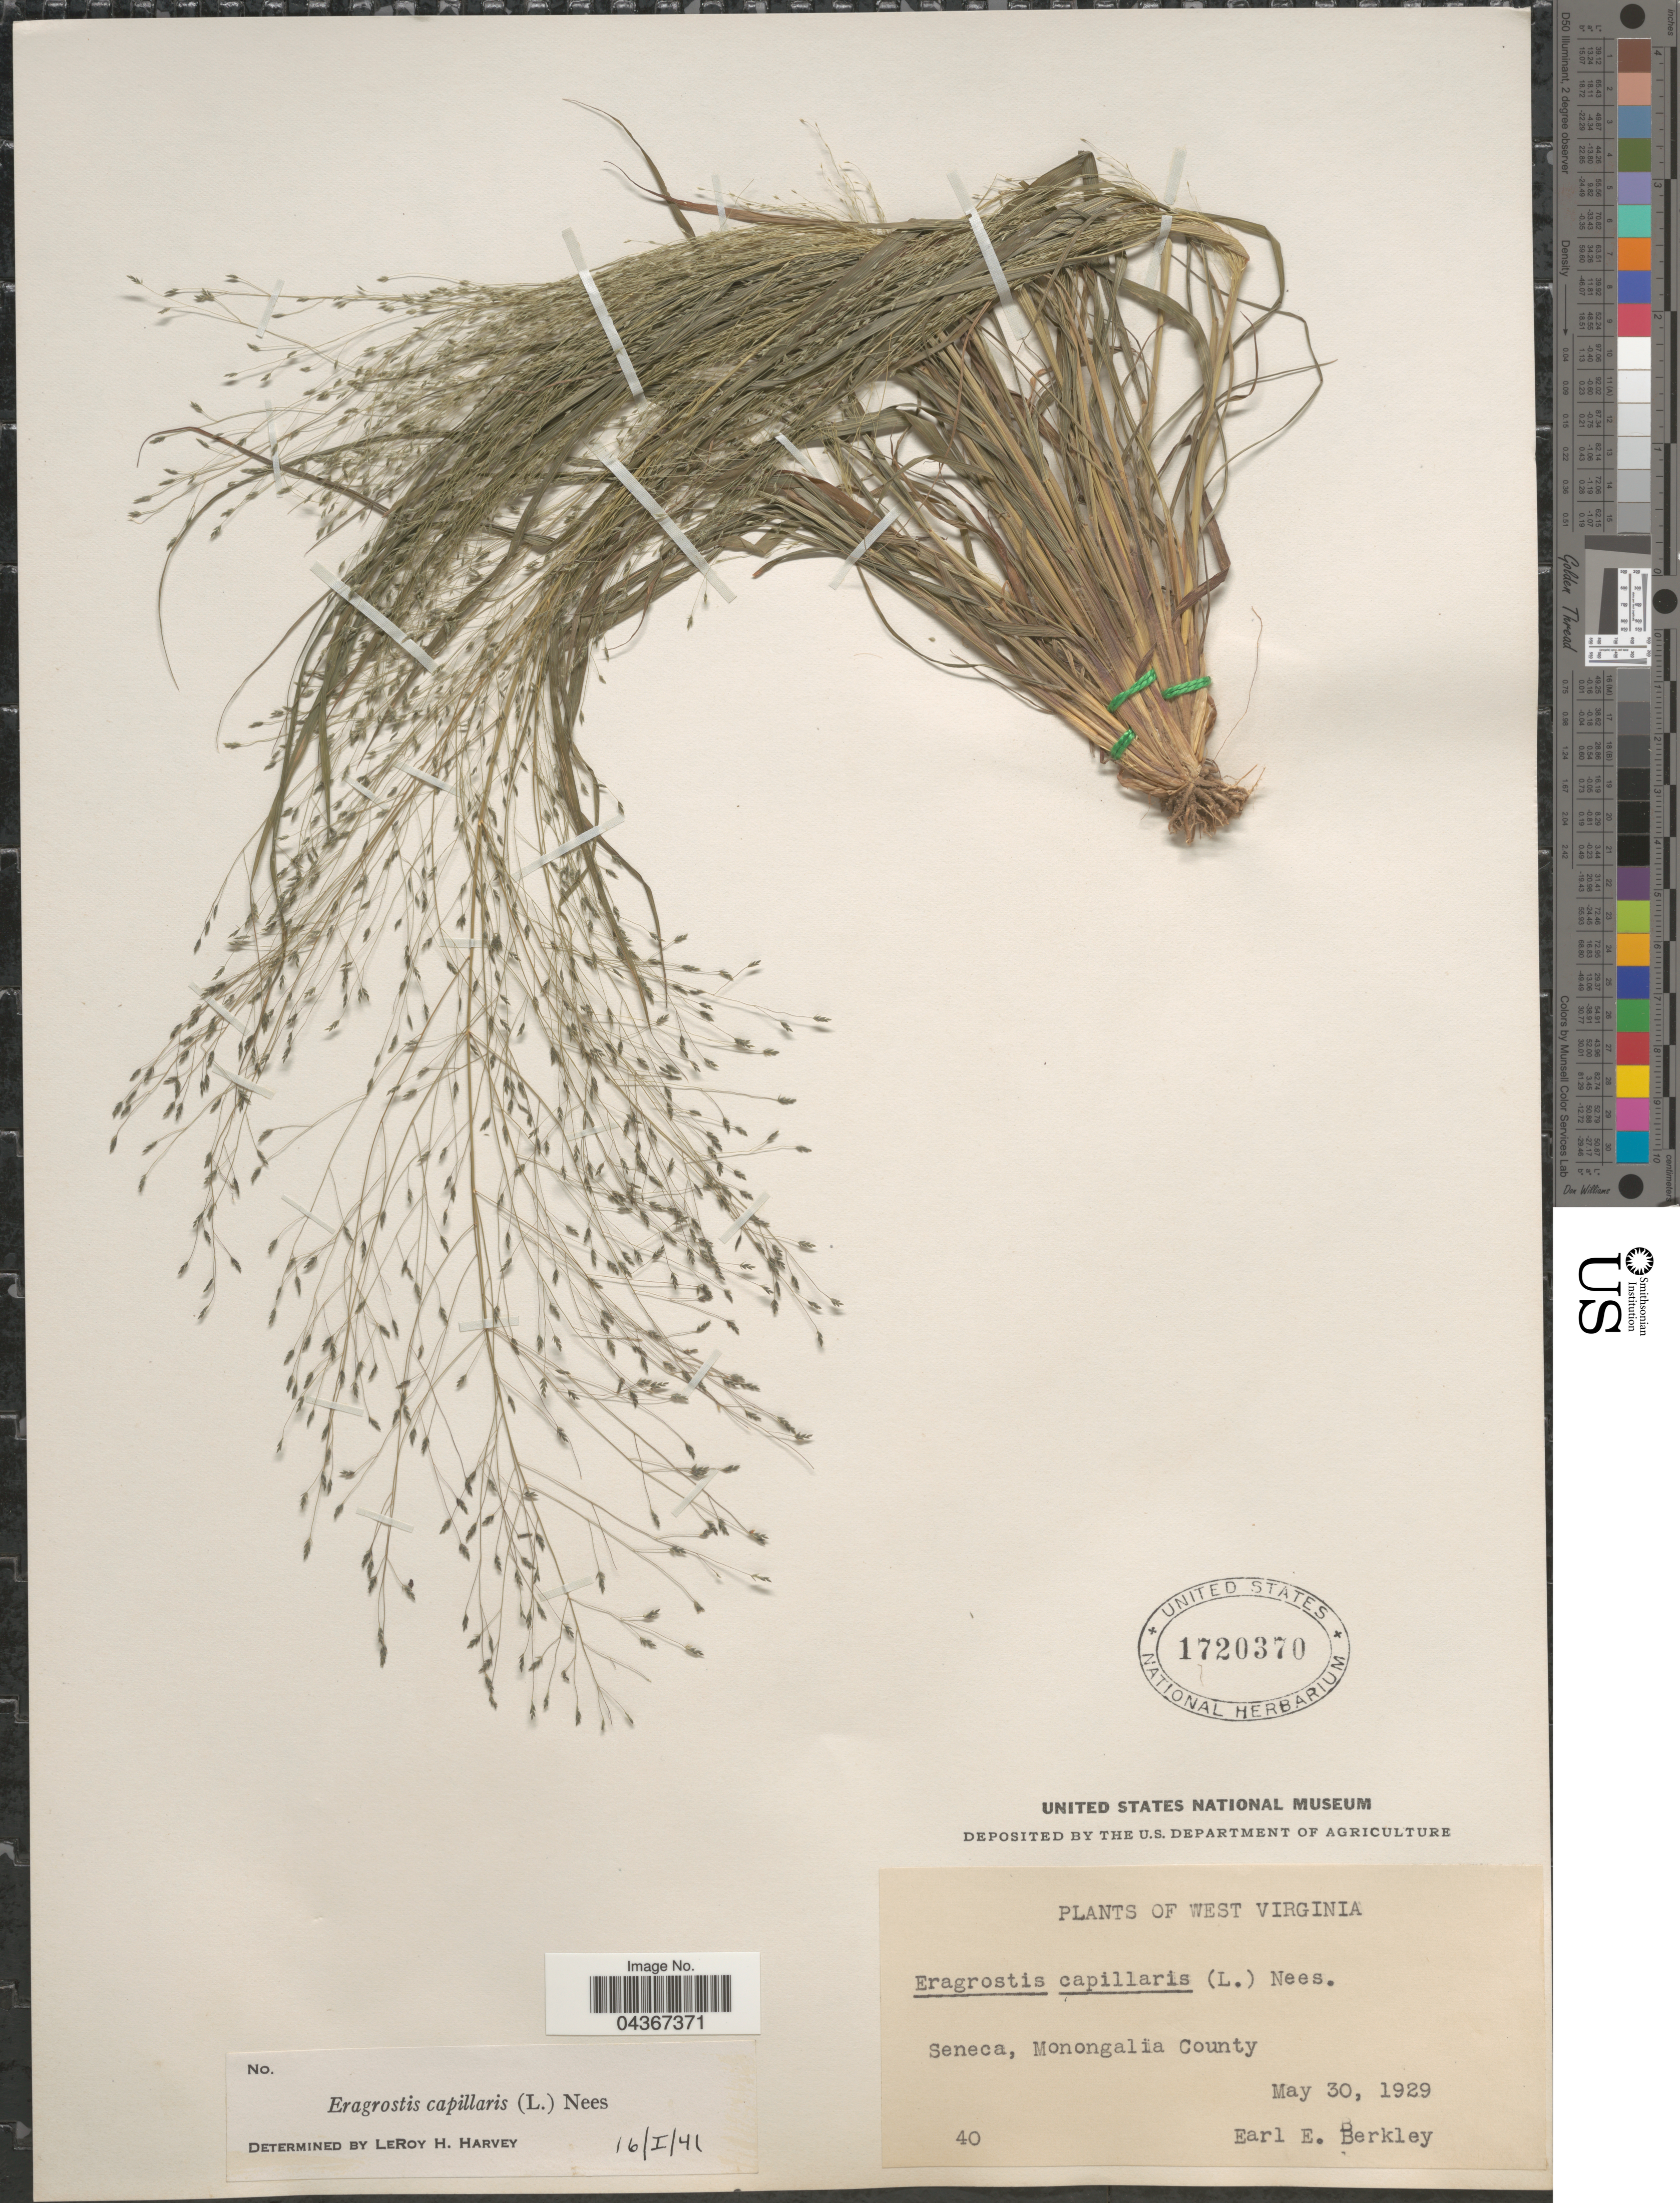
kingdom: Plantae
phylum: Tracheophyta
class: Liliopsida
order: Poales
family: Poaceae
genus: Eragrostis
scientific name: Eragrostis capillaris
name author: (L.) Nees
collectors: E. Berkley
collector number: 40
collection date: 1929-05-30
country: United States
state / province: West Virginia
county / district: Monongalia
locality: Seneca, Monongalia County.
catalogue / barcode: US 1720370